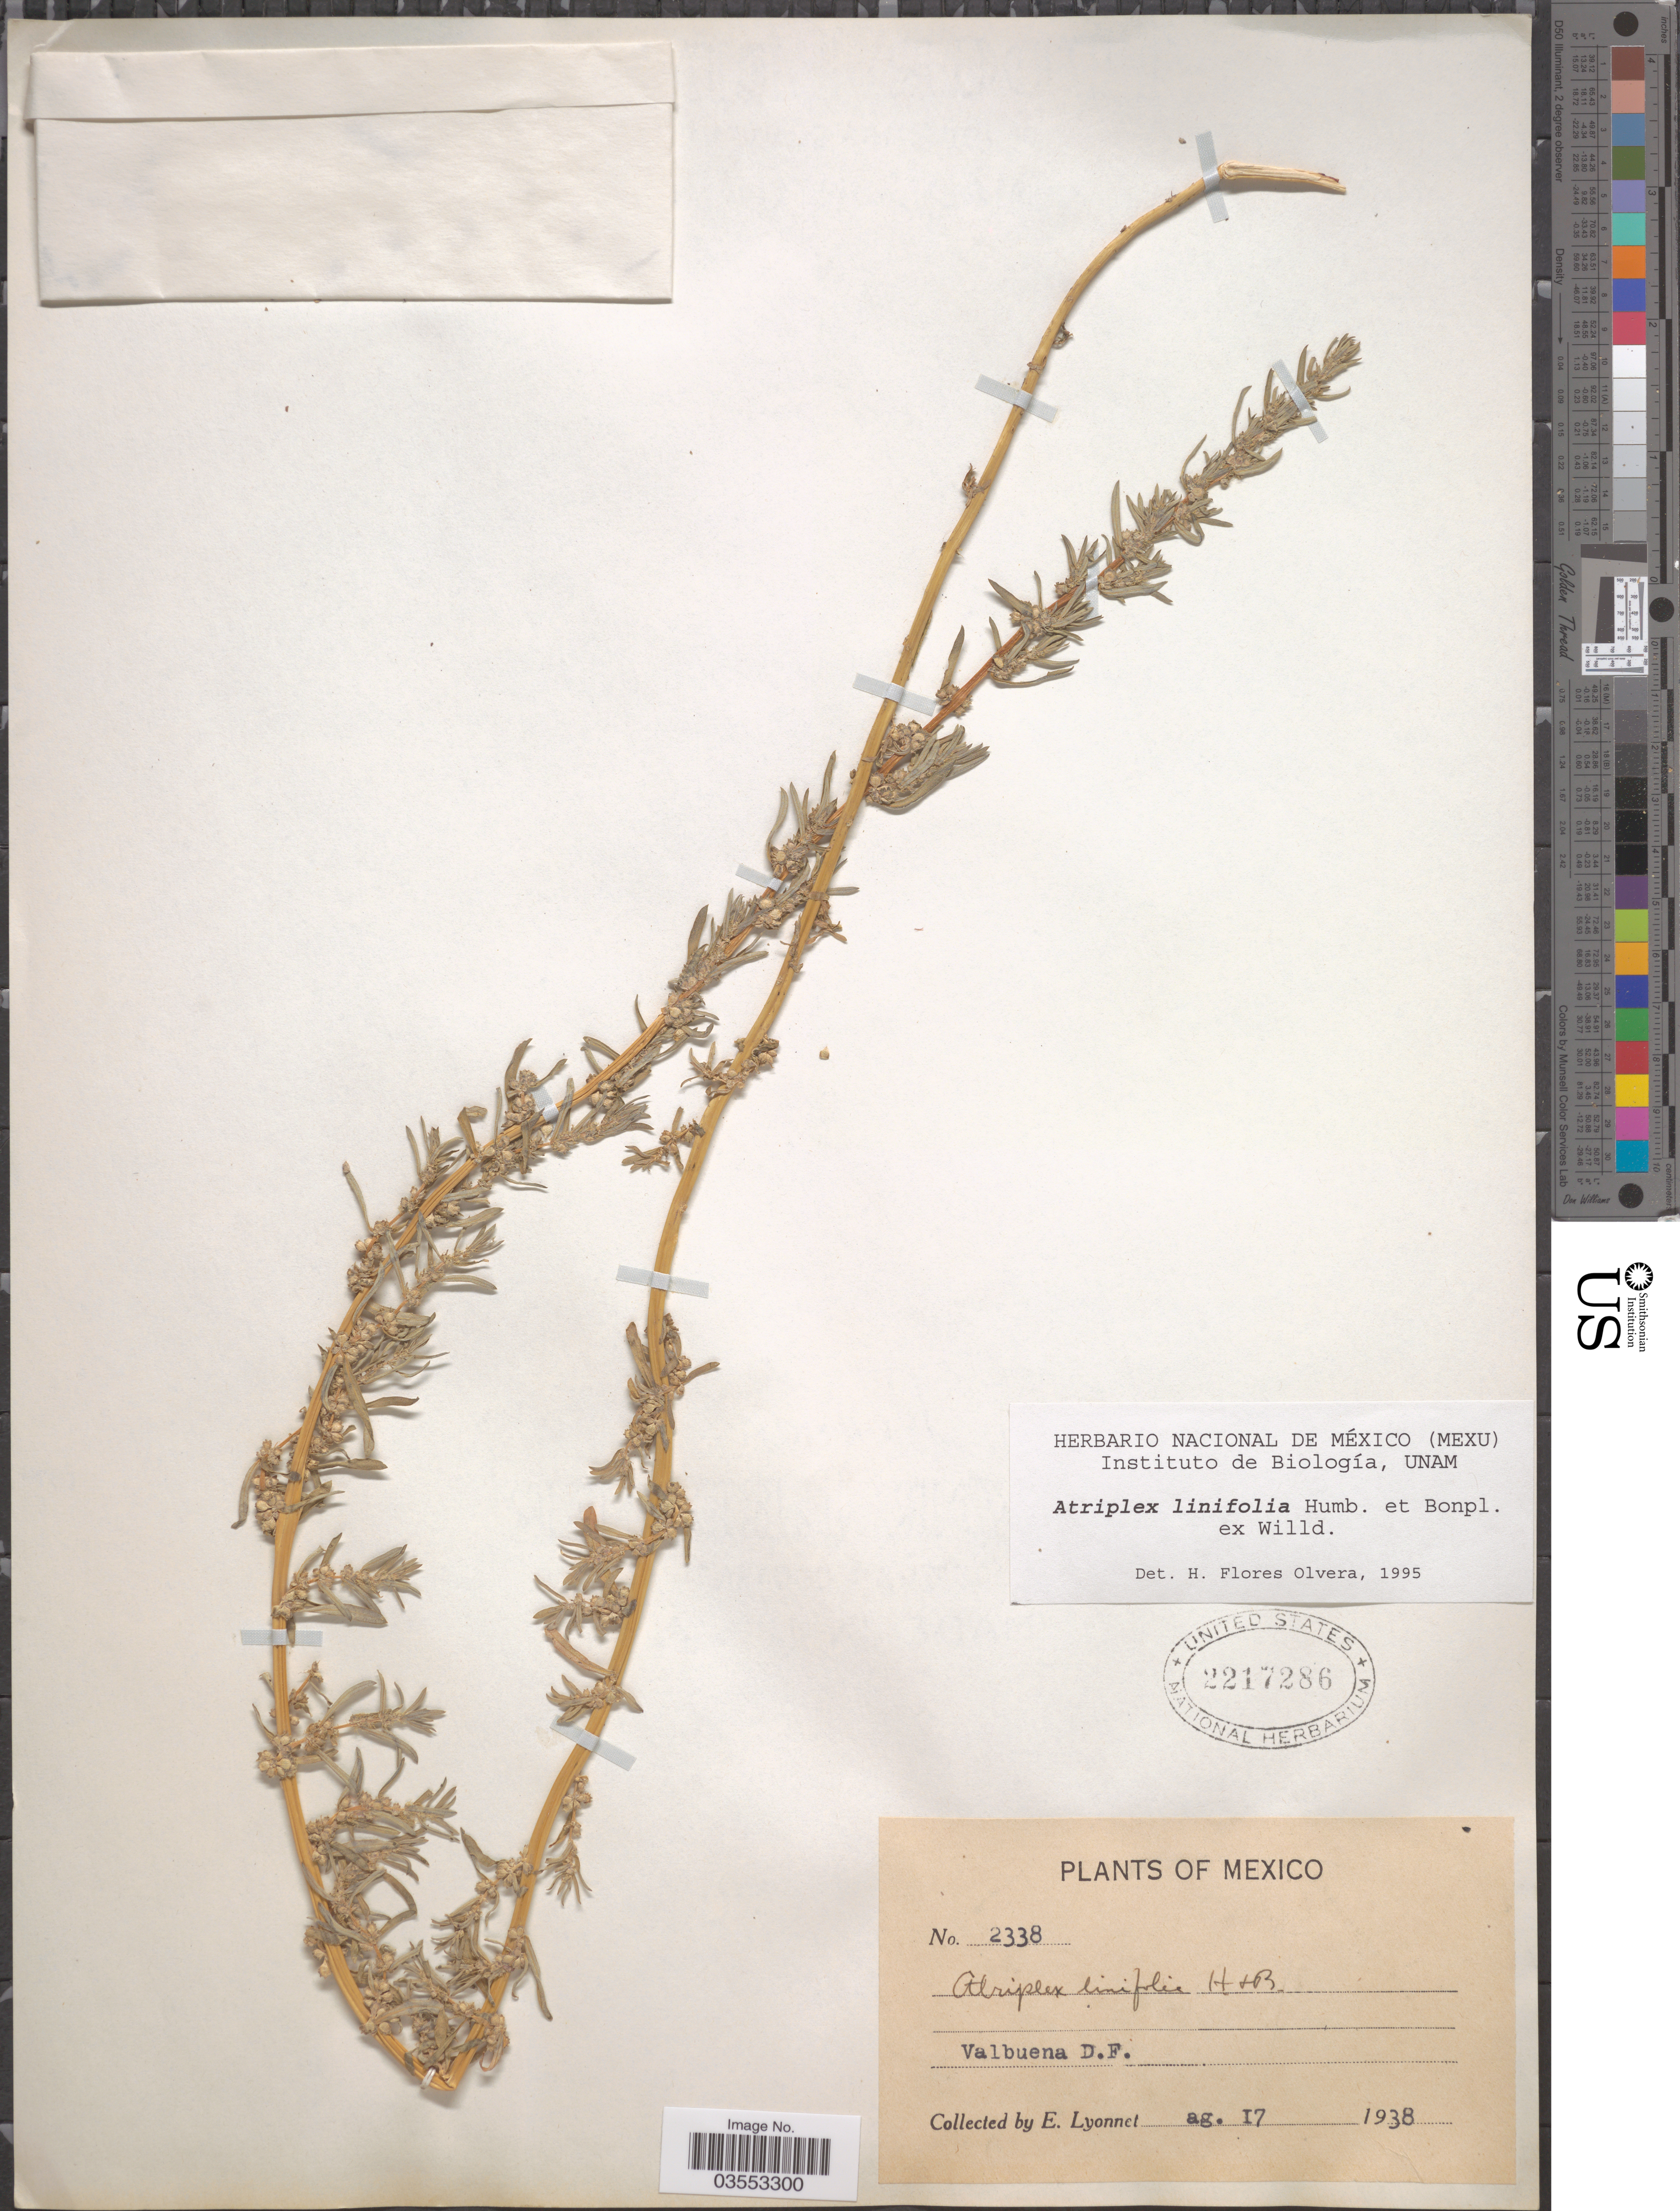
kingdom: Plantae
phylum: Tracheophyta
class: Magnoliopsida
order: Caryophyllales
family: Amaranthaceae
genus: Atriplex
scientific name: Atriplex linifolia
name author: Humb. & Bonpl. ex Willd.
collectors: E. Lyonnet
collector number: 2338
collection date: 1938-08-17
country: Mexico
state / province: Distrito Federal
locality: Valbuena, D. F.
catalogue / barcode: US 2217286